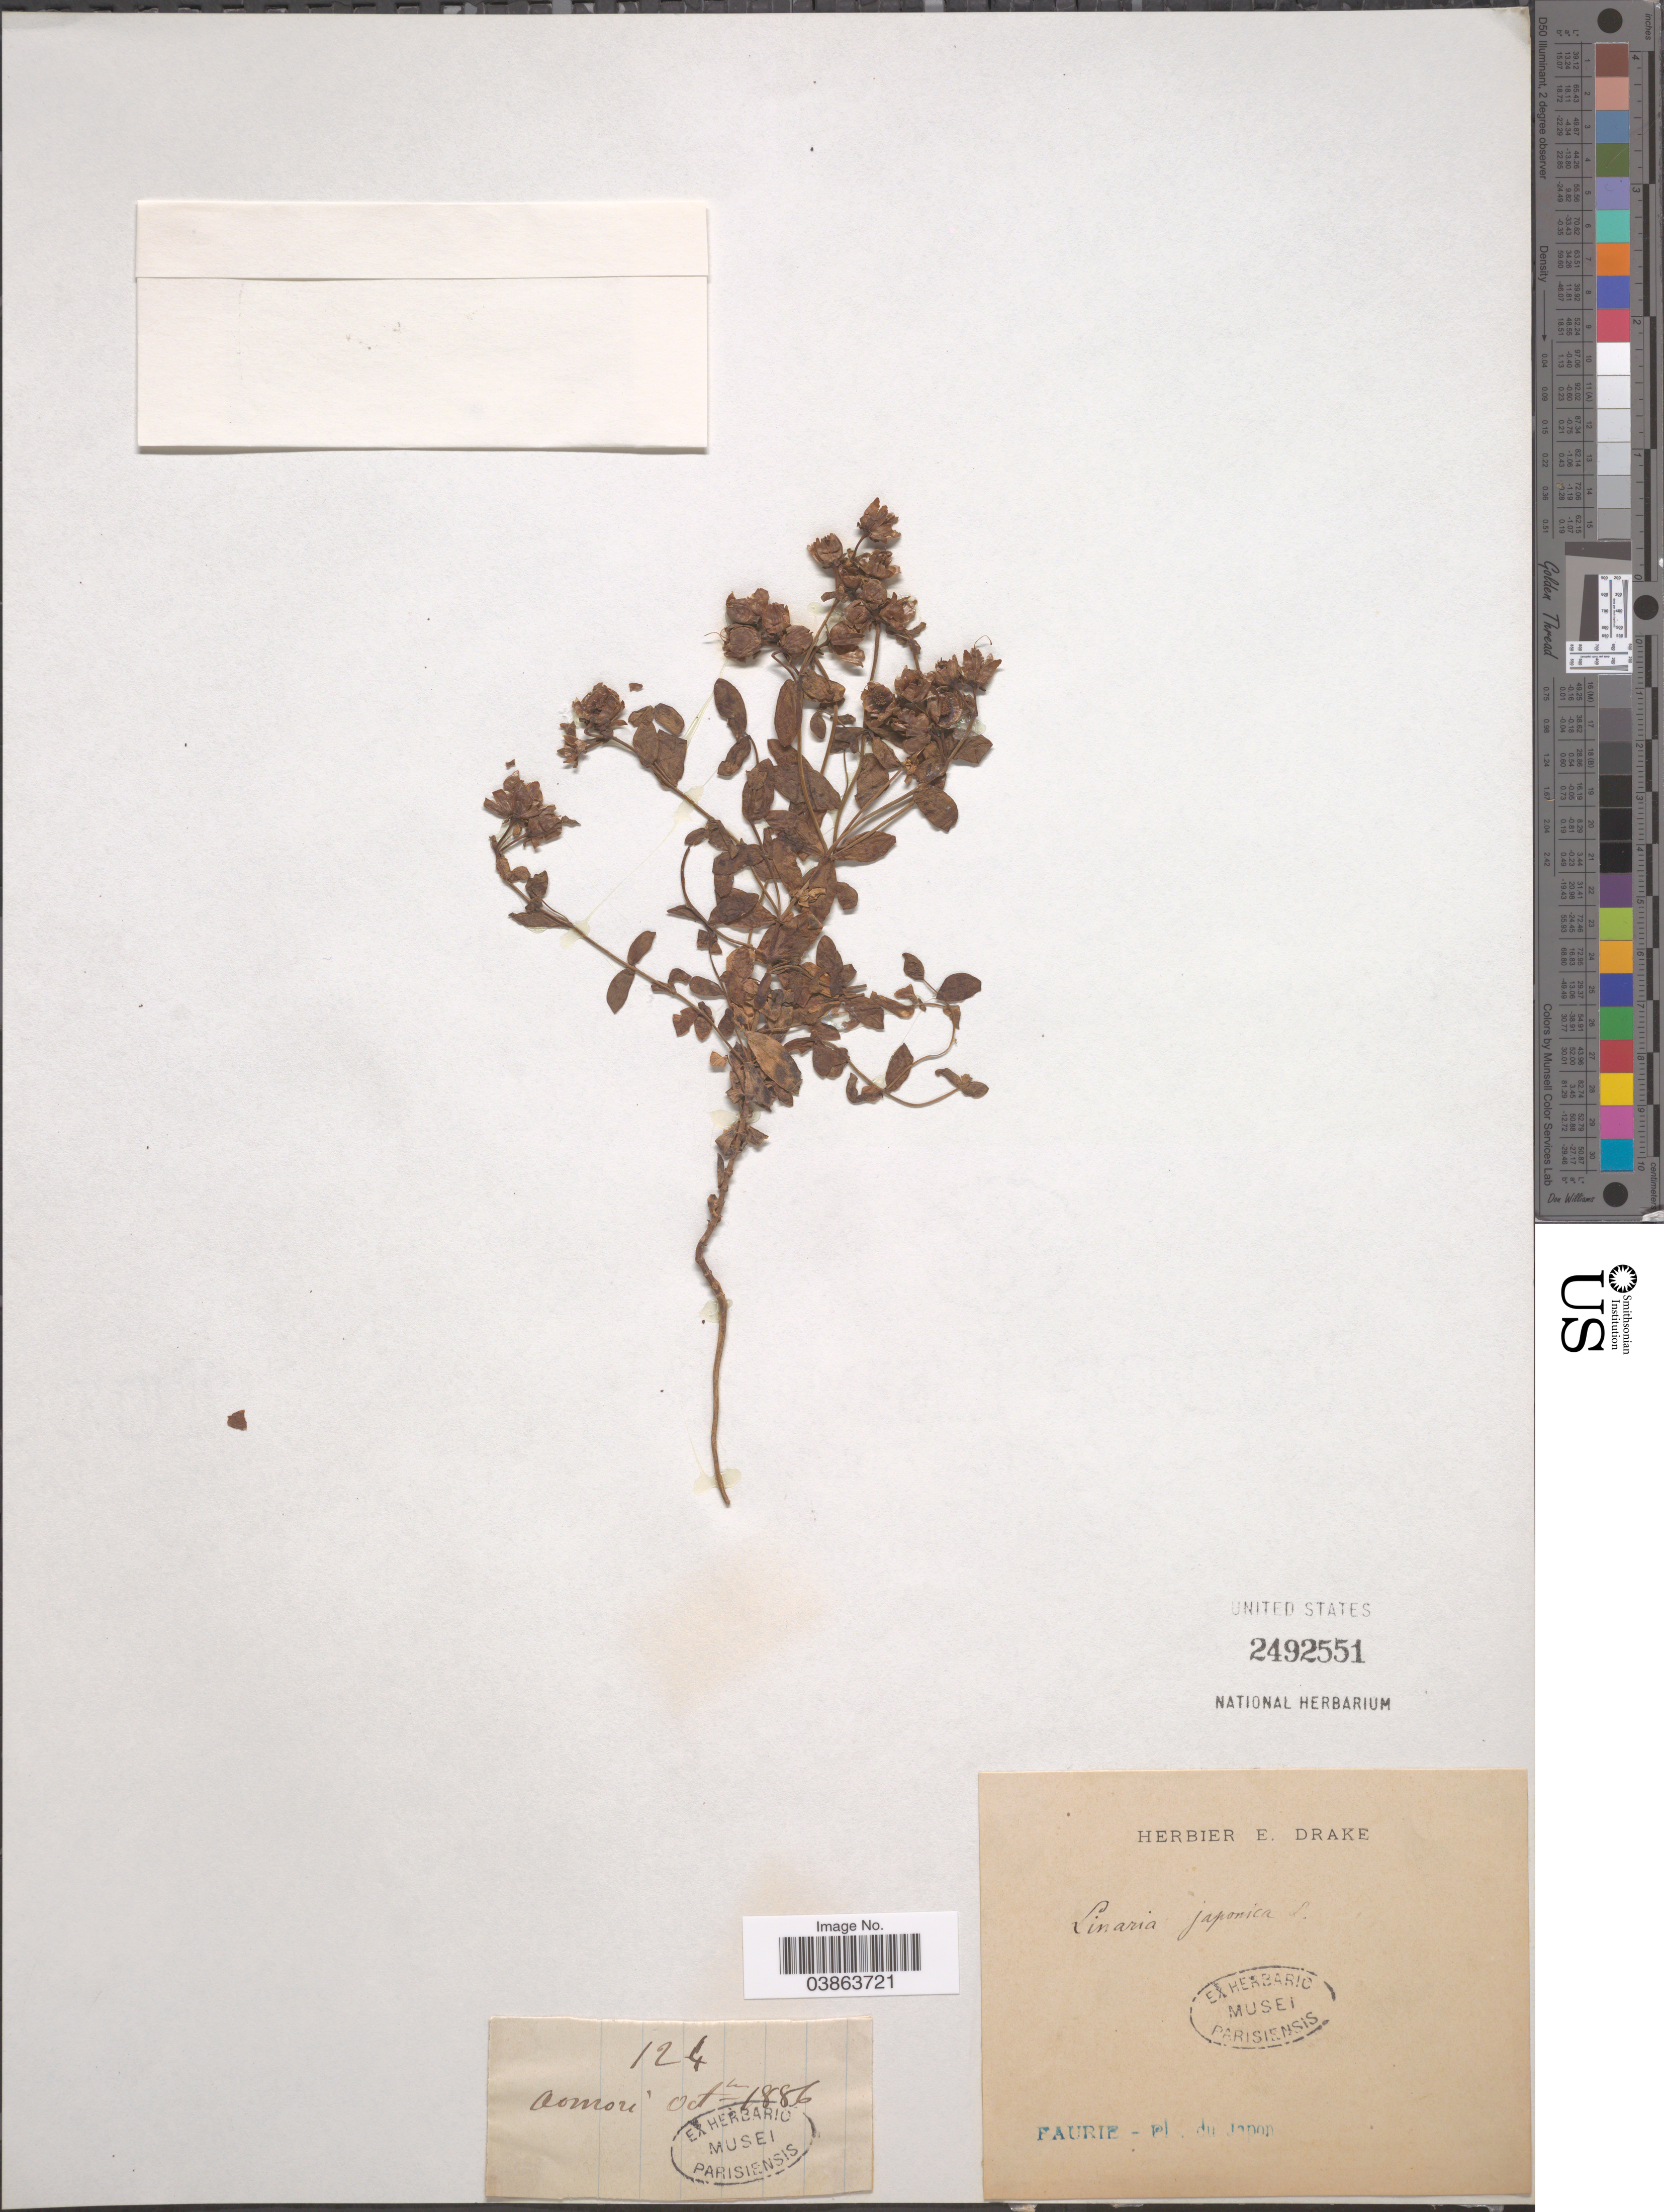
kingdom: Plantae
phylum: Tracheophyta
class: Magnoliopsida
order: Lamiales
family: Plantaginaceae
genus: Linaria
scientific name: Linaria japonica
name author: Miq.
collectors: -. Faurie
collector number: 124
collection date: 1886-10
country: Japan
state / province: Aomori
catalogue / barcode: US 2492551